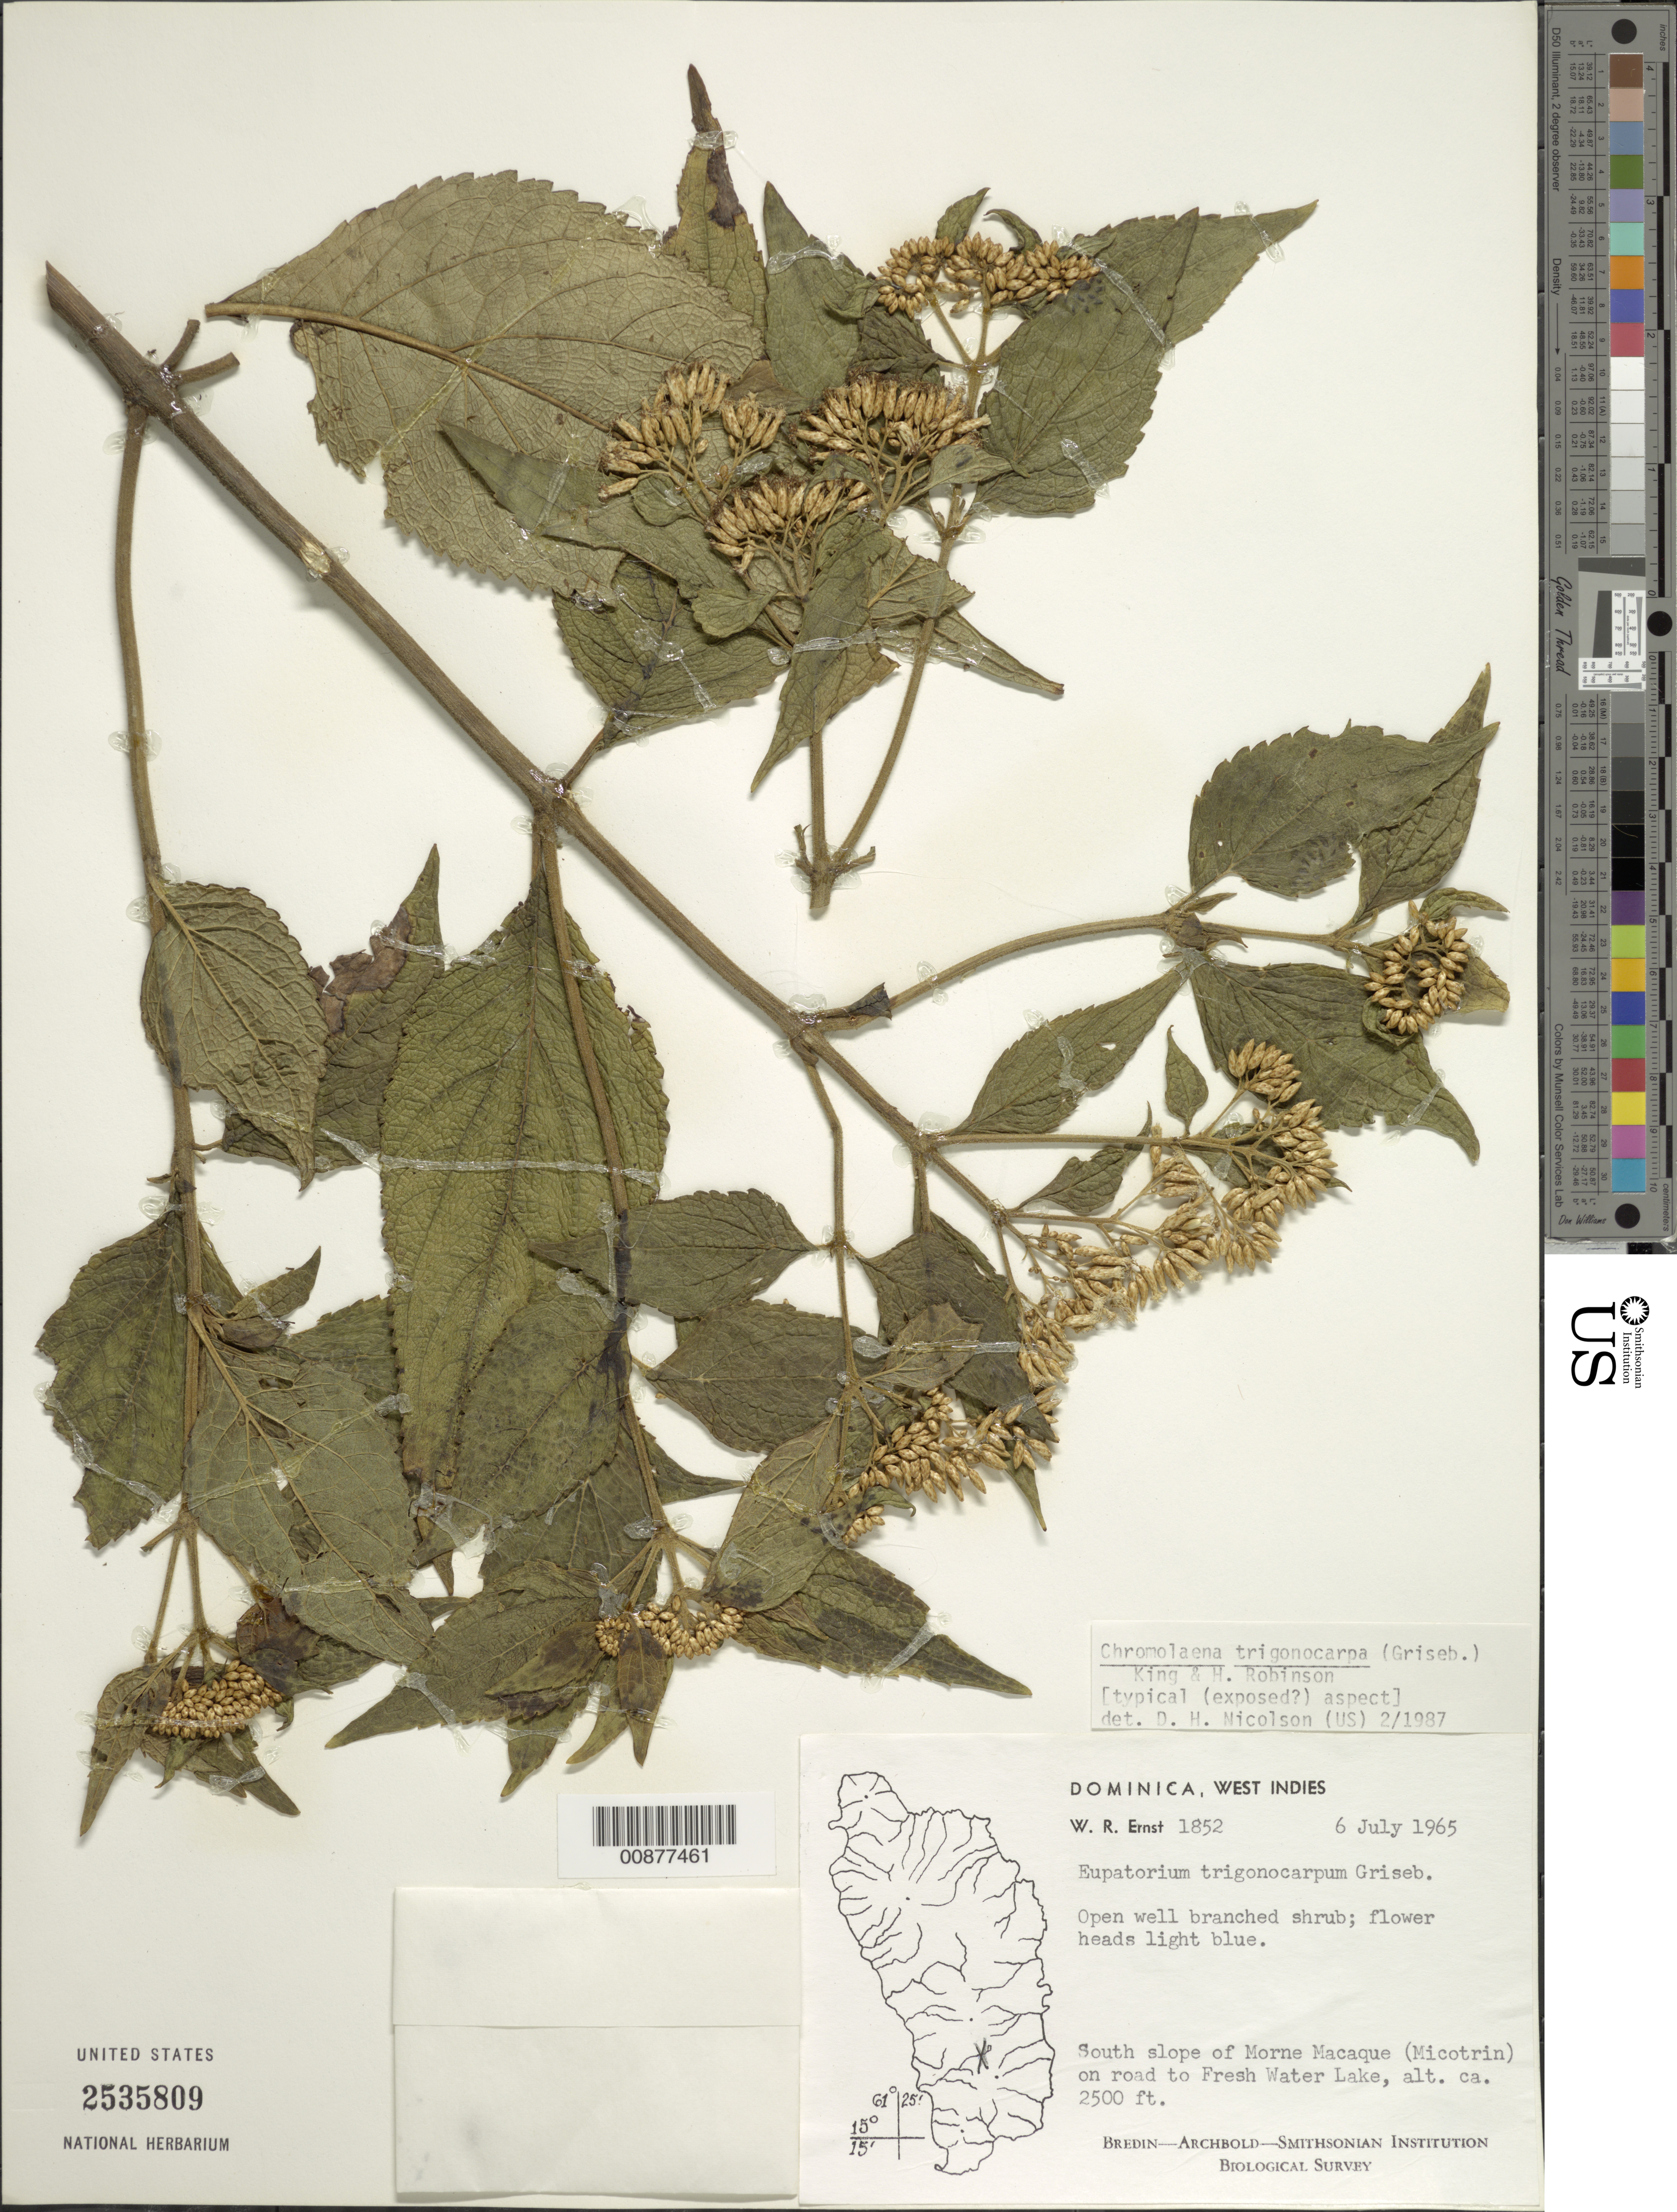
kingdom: Plantae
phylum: Tracheophyta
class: Magnoliopsida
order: Asterales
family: Asteraceae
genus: Chromolaena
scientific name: Chromolaena trigonocarpa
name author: (Griseb.) R.M. King & H. Rob.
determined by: Nicolson, Dan H.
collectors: W. R. Ernst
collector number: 1852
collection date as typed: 06 Jul 1965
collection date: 1965-07-06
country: Dominica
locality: South slope of Morne Macaque (Micotrin), on road to Fresh Water Lake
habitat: South slope of morne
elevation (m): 762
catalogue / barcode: US 2535809